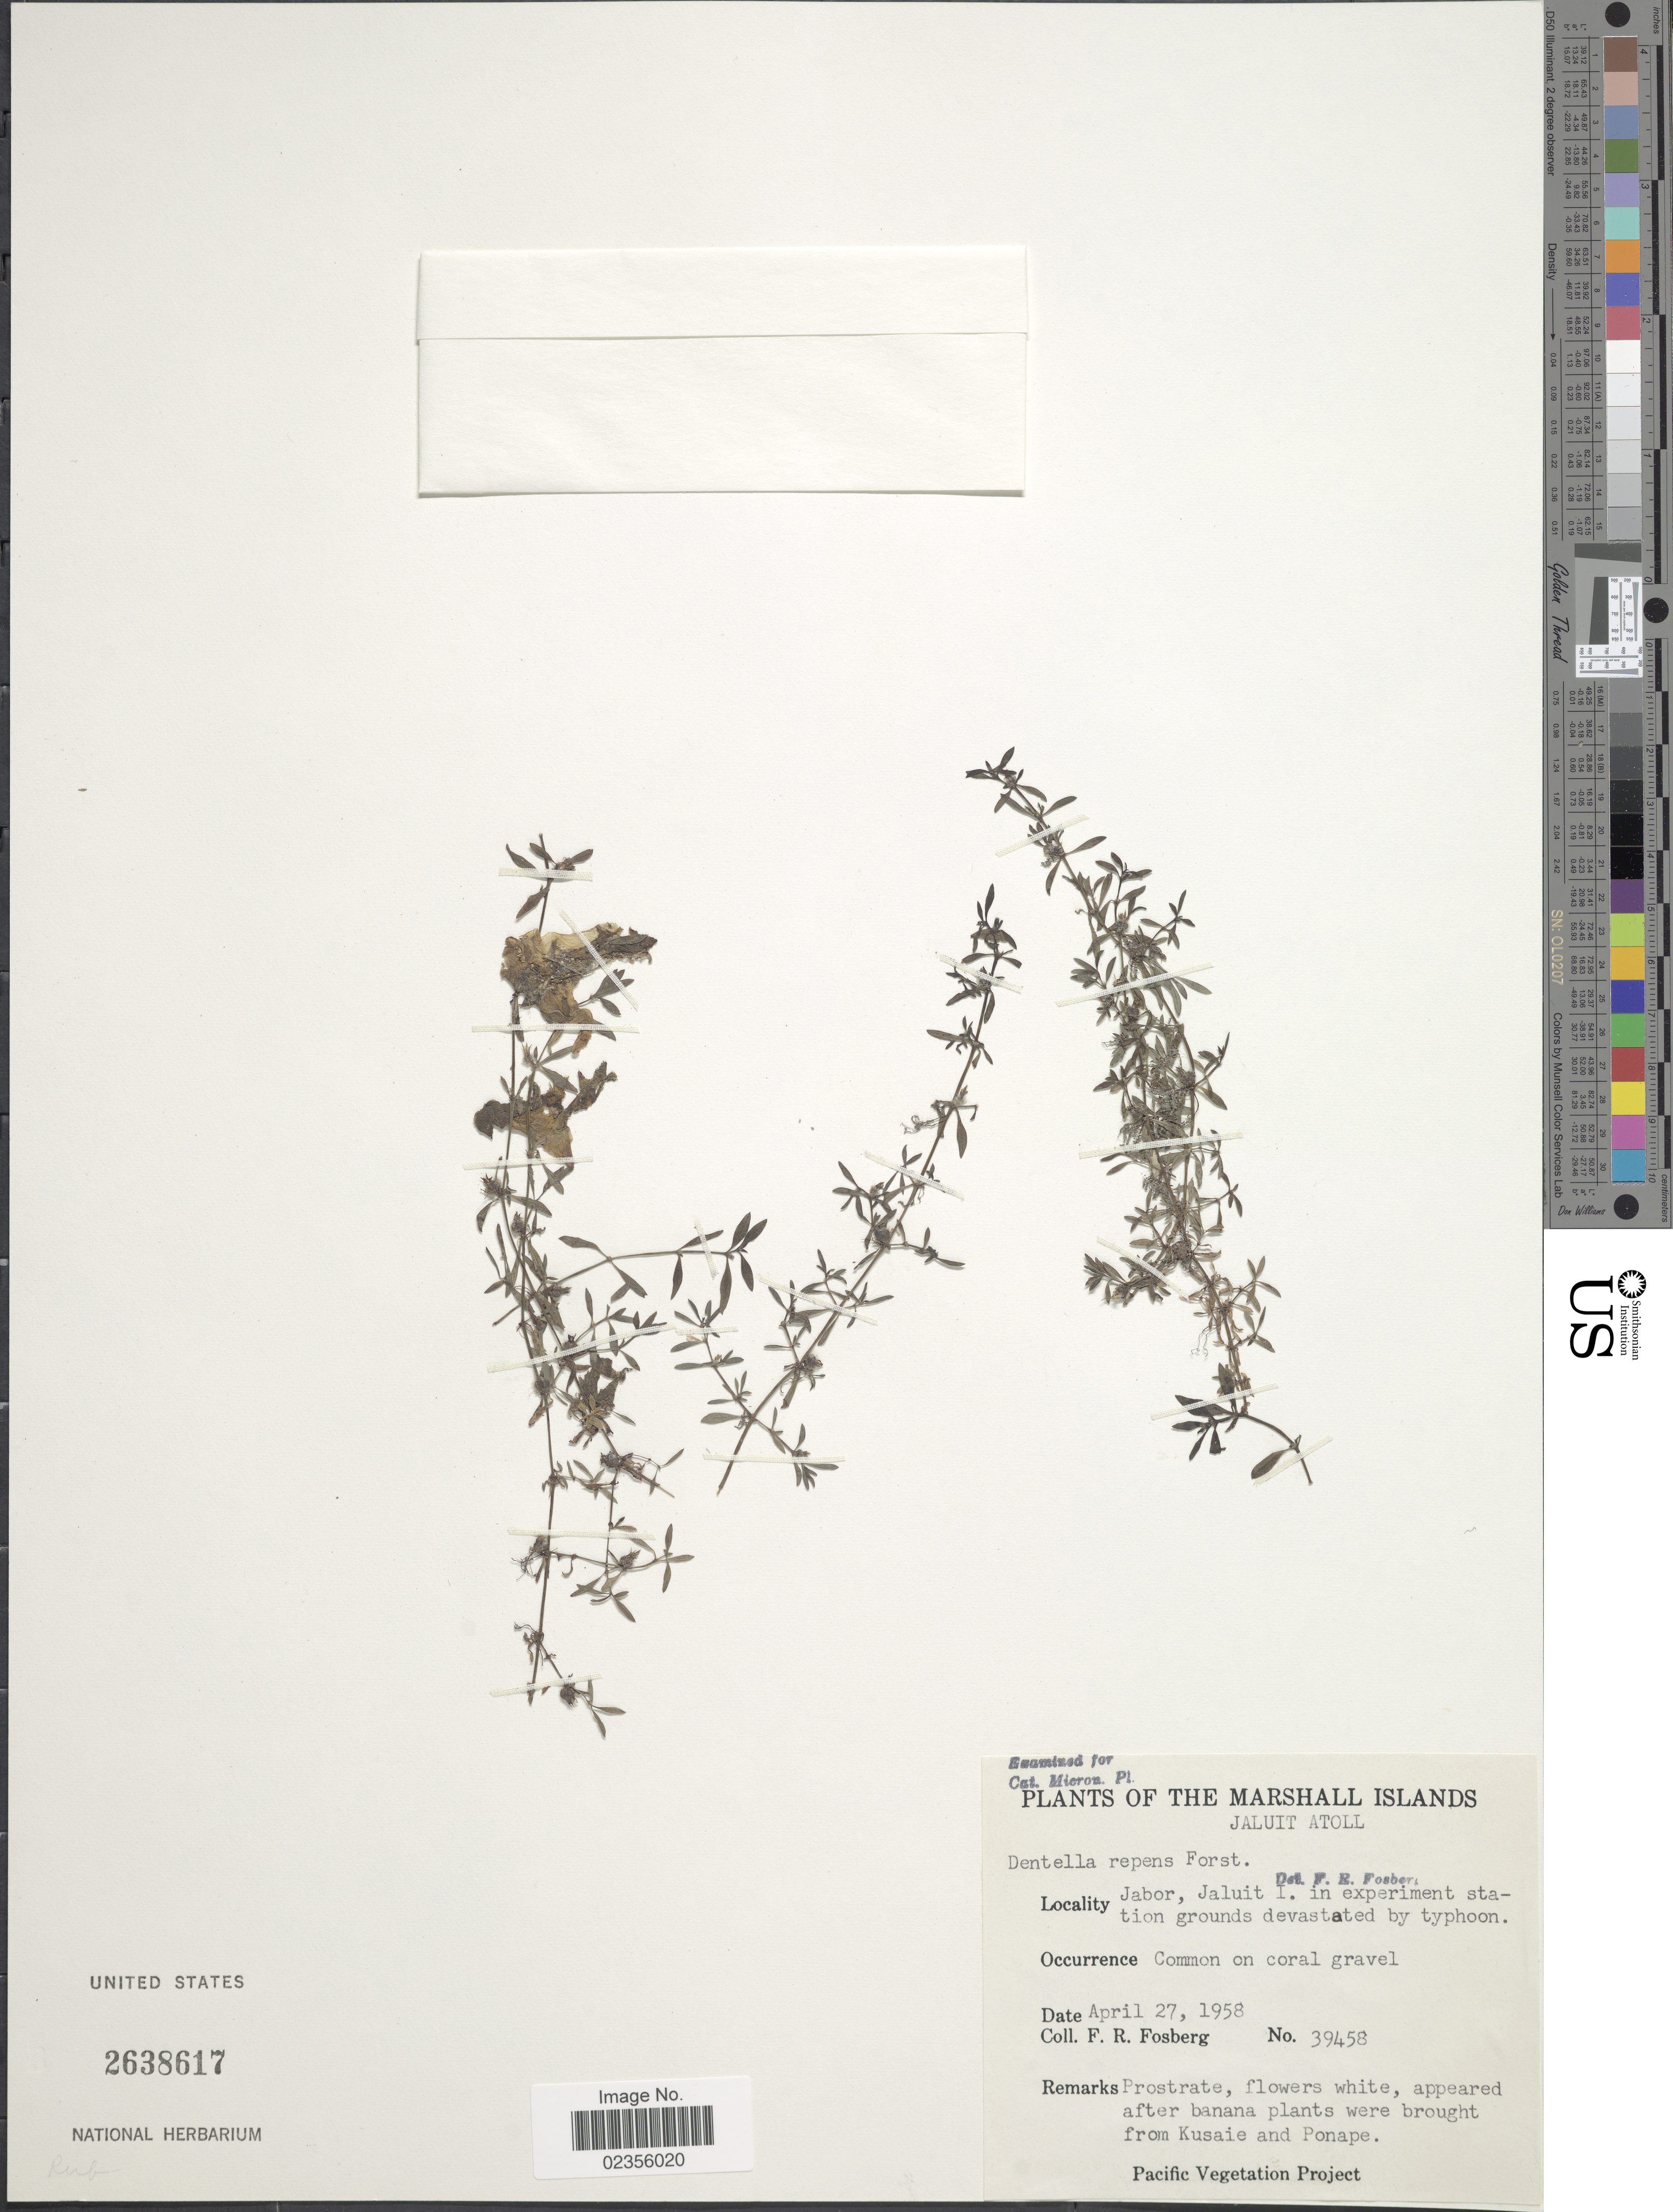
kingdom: Plantae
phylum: Tracheophyta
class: Magnoliopsida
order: Gentianales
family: Rubiaceae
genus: Dentella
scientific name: Dentella repens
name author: J.R. Forst. & G. Forst.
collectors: F. R. Fosberg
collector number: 39458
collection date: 1958-04-27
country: Marshall Islands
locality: Jaluit Atoll. Jabor, Jaluit I. in experiment station grounds devastated by typhoon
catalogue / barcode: US 2638617